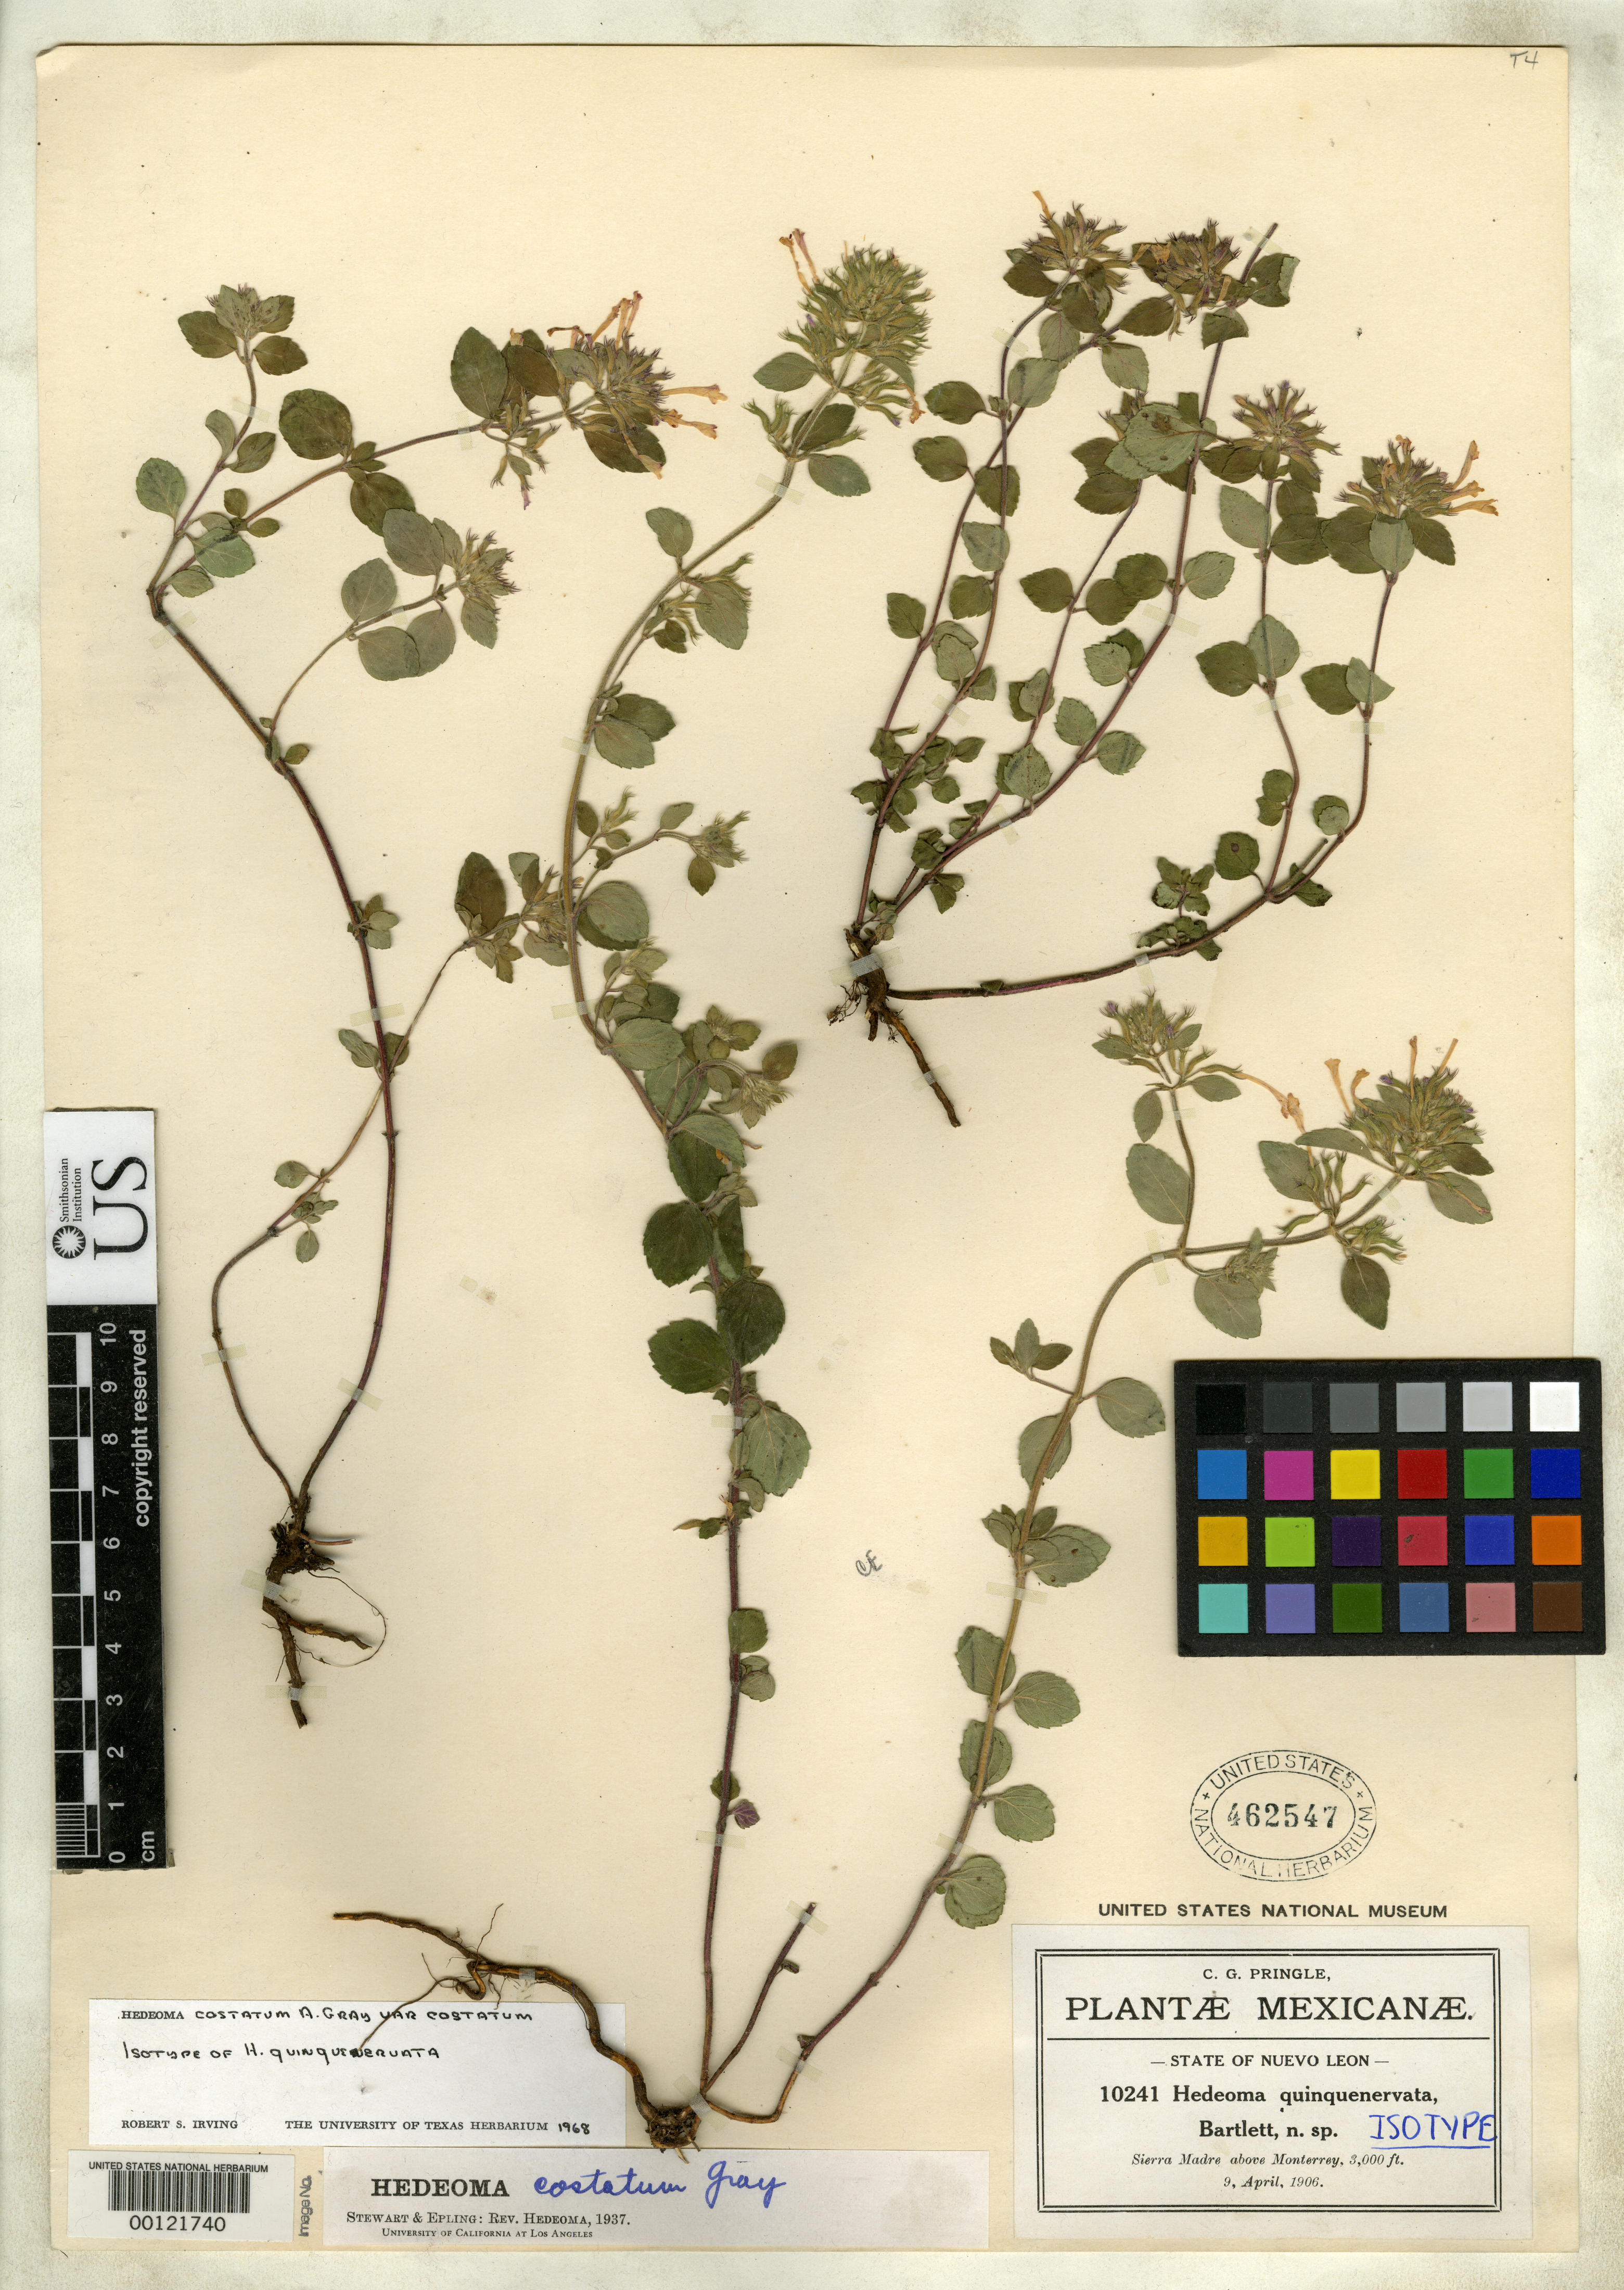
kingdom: Plantae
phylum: Tracheophyta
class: Magnoliopsida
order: Lamiales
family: Lamiaceae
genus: Hedeoma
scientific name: Hedeoma quinquenervata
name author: Bartlett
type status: Isotype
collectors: C. G. Pringle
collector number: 10241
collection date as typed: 09 Apr 1906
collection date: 1906-04-09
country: Mexico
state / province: Nuevo León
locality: Sierra Madre, above Monterrey.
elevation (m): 914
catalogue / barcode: US 462547